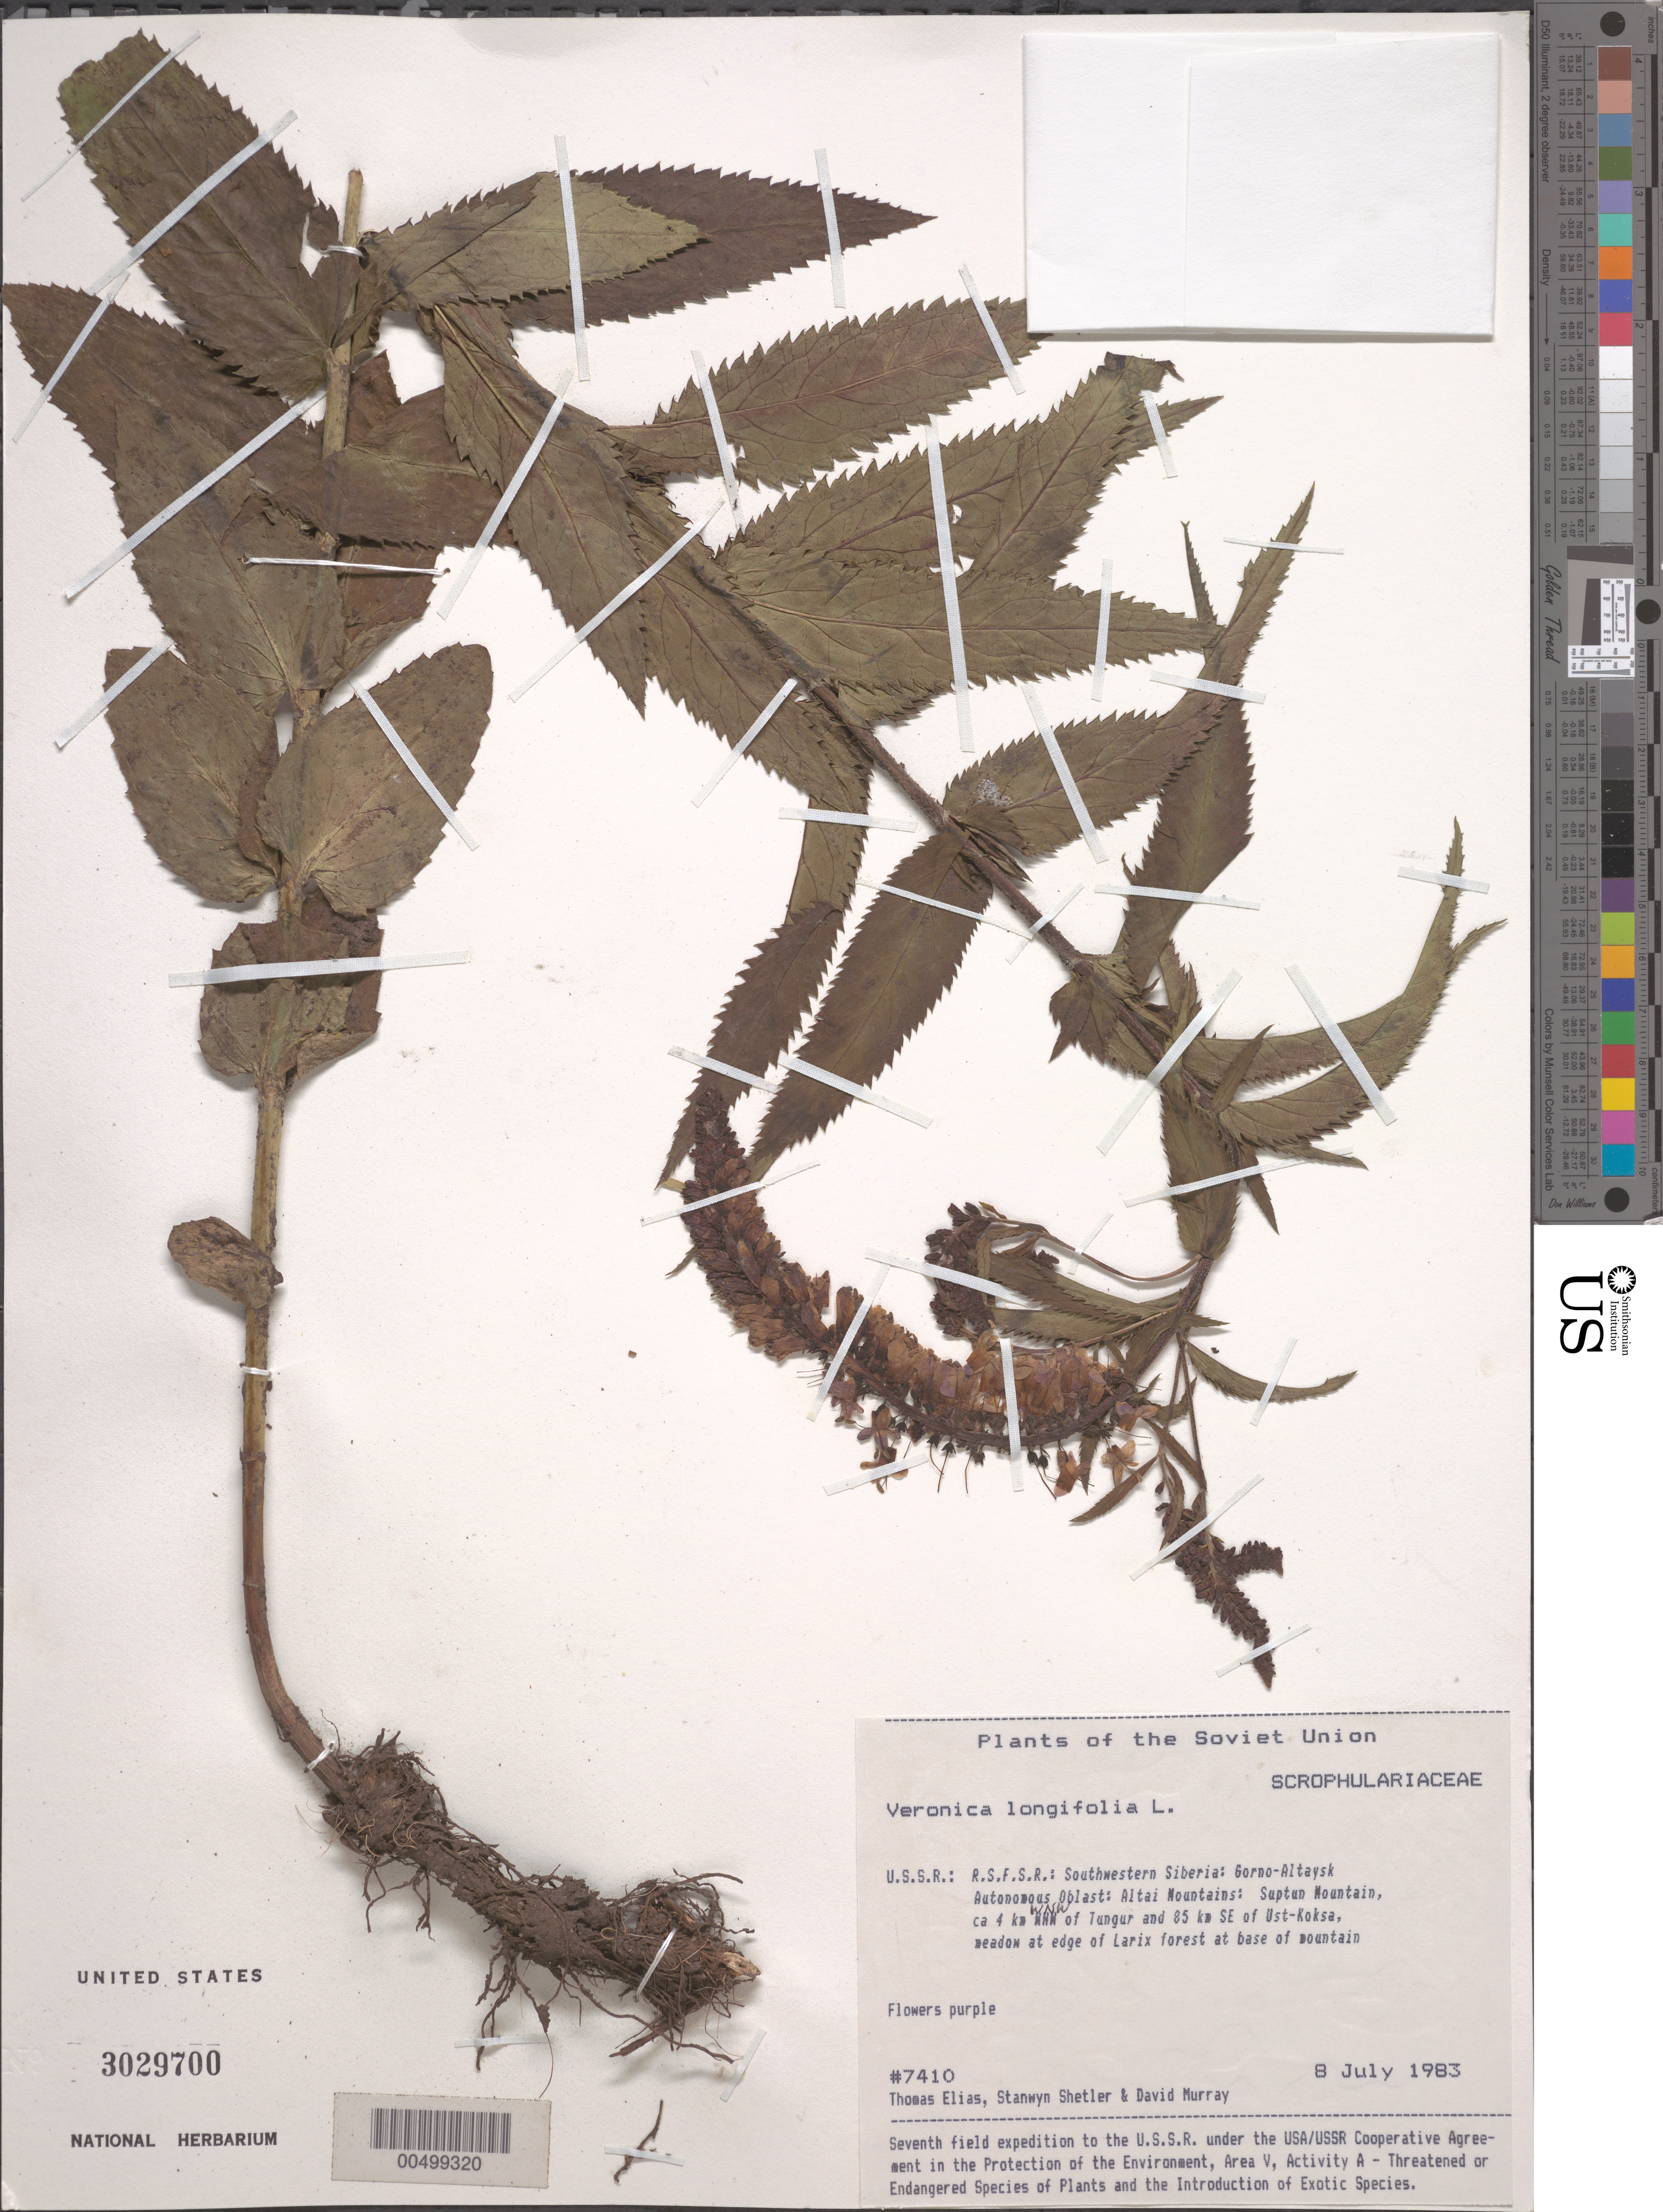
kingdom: Plantae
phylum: Tracheophyta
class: Magnoliopsida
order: Lamiales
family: Plantaginaceae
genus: Veronica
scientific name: Veronica longifolia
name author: L.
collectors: T. Elias, S. Shetler & D. F. Murray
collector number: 7410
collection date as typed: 08 Jul 1983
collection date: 1983-07-08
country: Russian Federation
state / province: Altai Republic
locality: Altai Mountains, Suptun Mountain, ca. 4 km WNW of Tungur and 85 km SE of Ust-Koksa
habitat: meadow at edge of Larix forest at base of mountain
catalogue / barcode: US 3029700